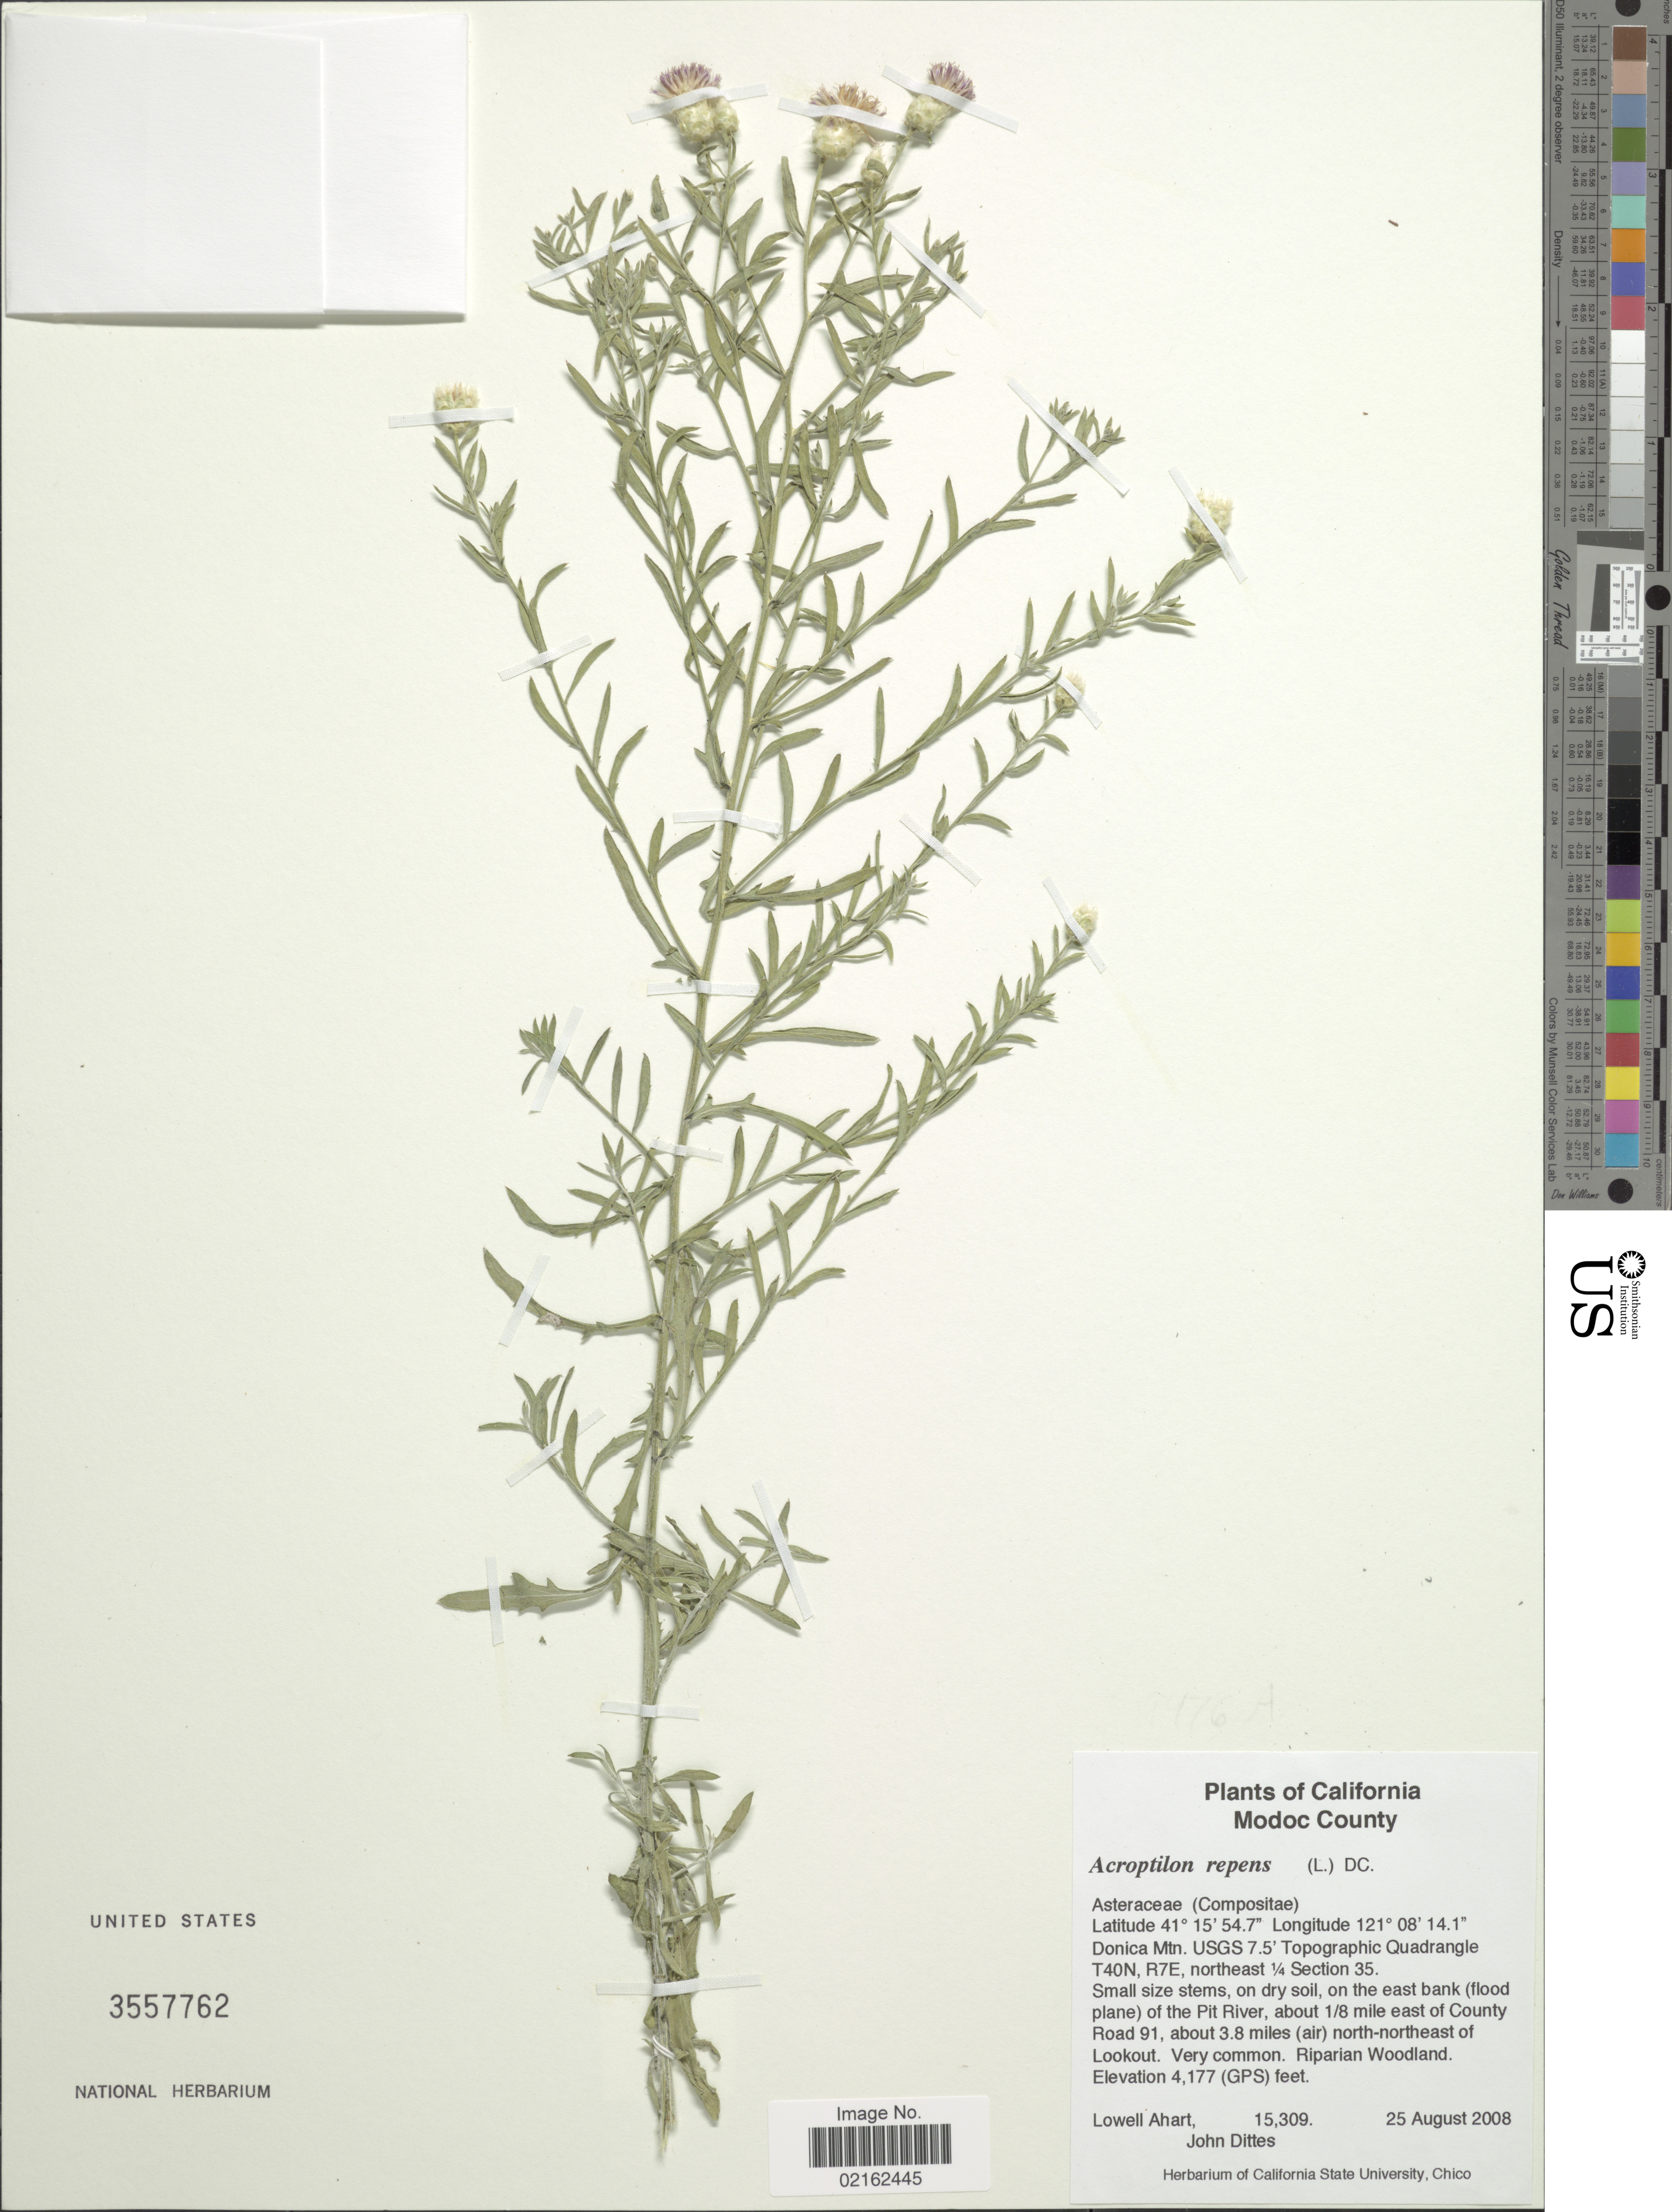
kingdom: Plantae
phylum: Tracheophyta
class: Magnoliopsida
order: Asterales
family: Asteraceae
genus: Acroptilon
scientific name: Acroptilon repens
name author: (L.) DC.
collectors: L. Ahart & J. Dittes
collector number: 15309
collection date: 2008-08-25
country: United States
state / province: California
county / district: Modoc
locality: Modoc County, Donica Mtn, USGS 7.5 ', Topographic Quadrangle, T40N, R7E, northeast 1/4 Section 35, east bank (flood plain) of the Pit River, about 1/8 mile east of County Road 91, about 3.8 miles (air) north-northeast of Lookout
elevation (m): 1273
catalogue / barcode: US 3557762